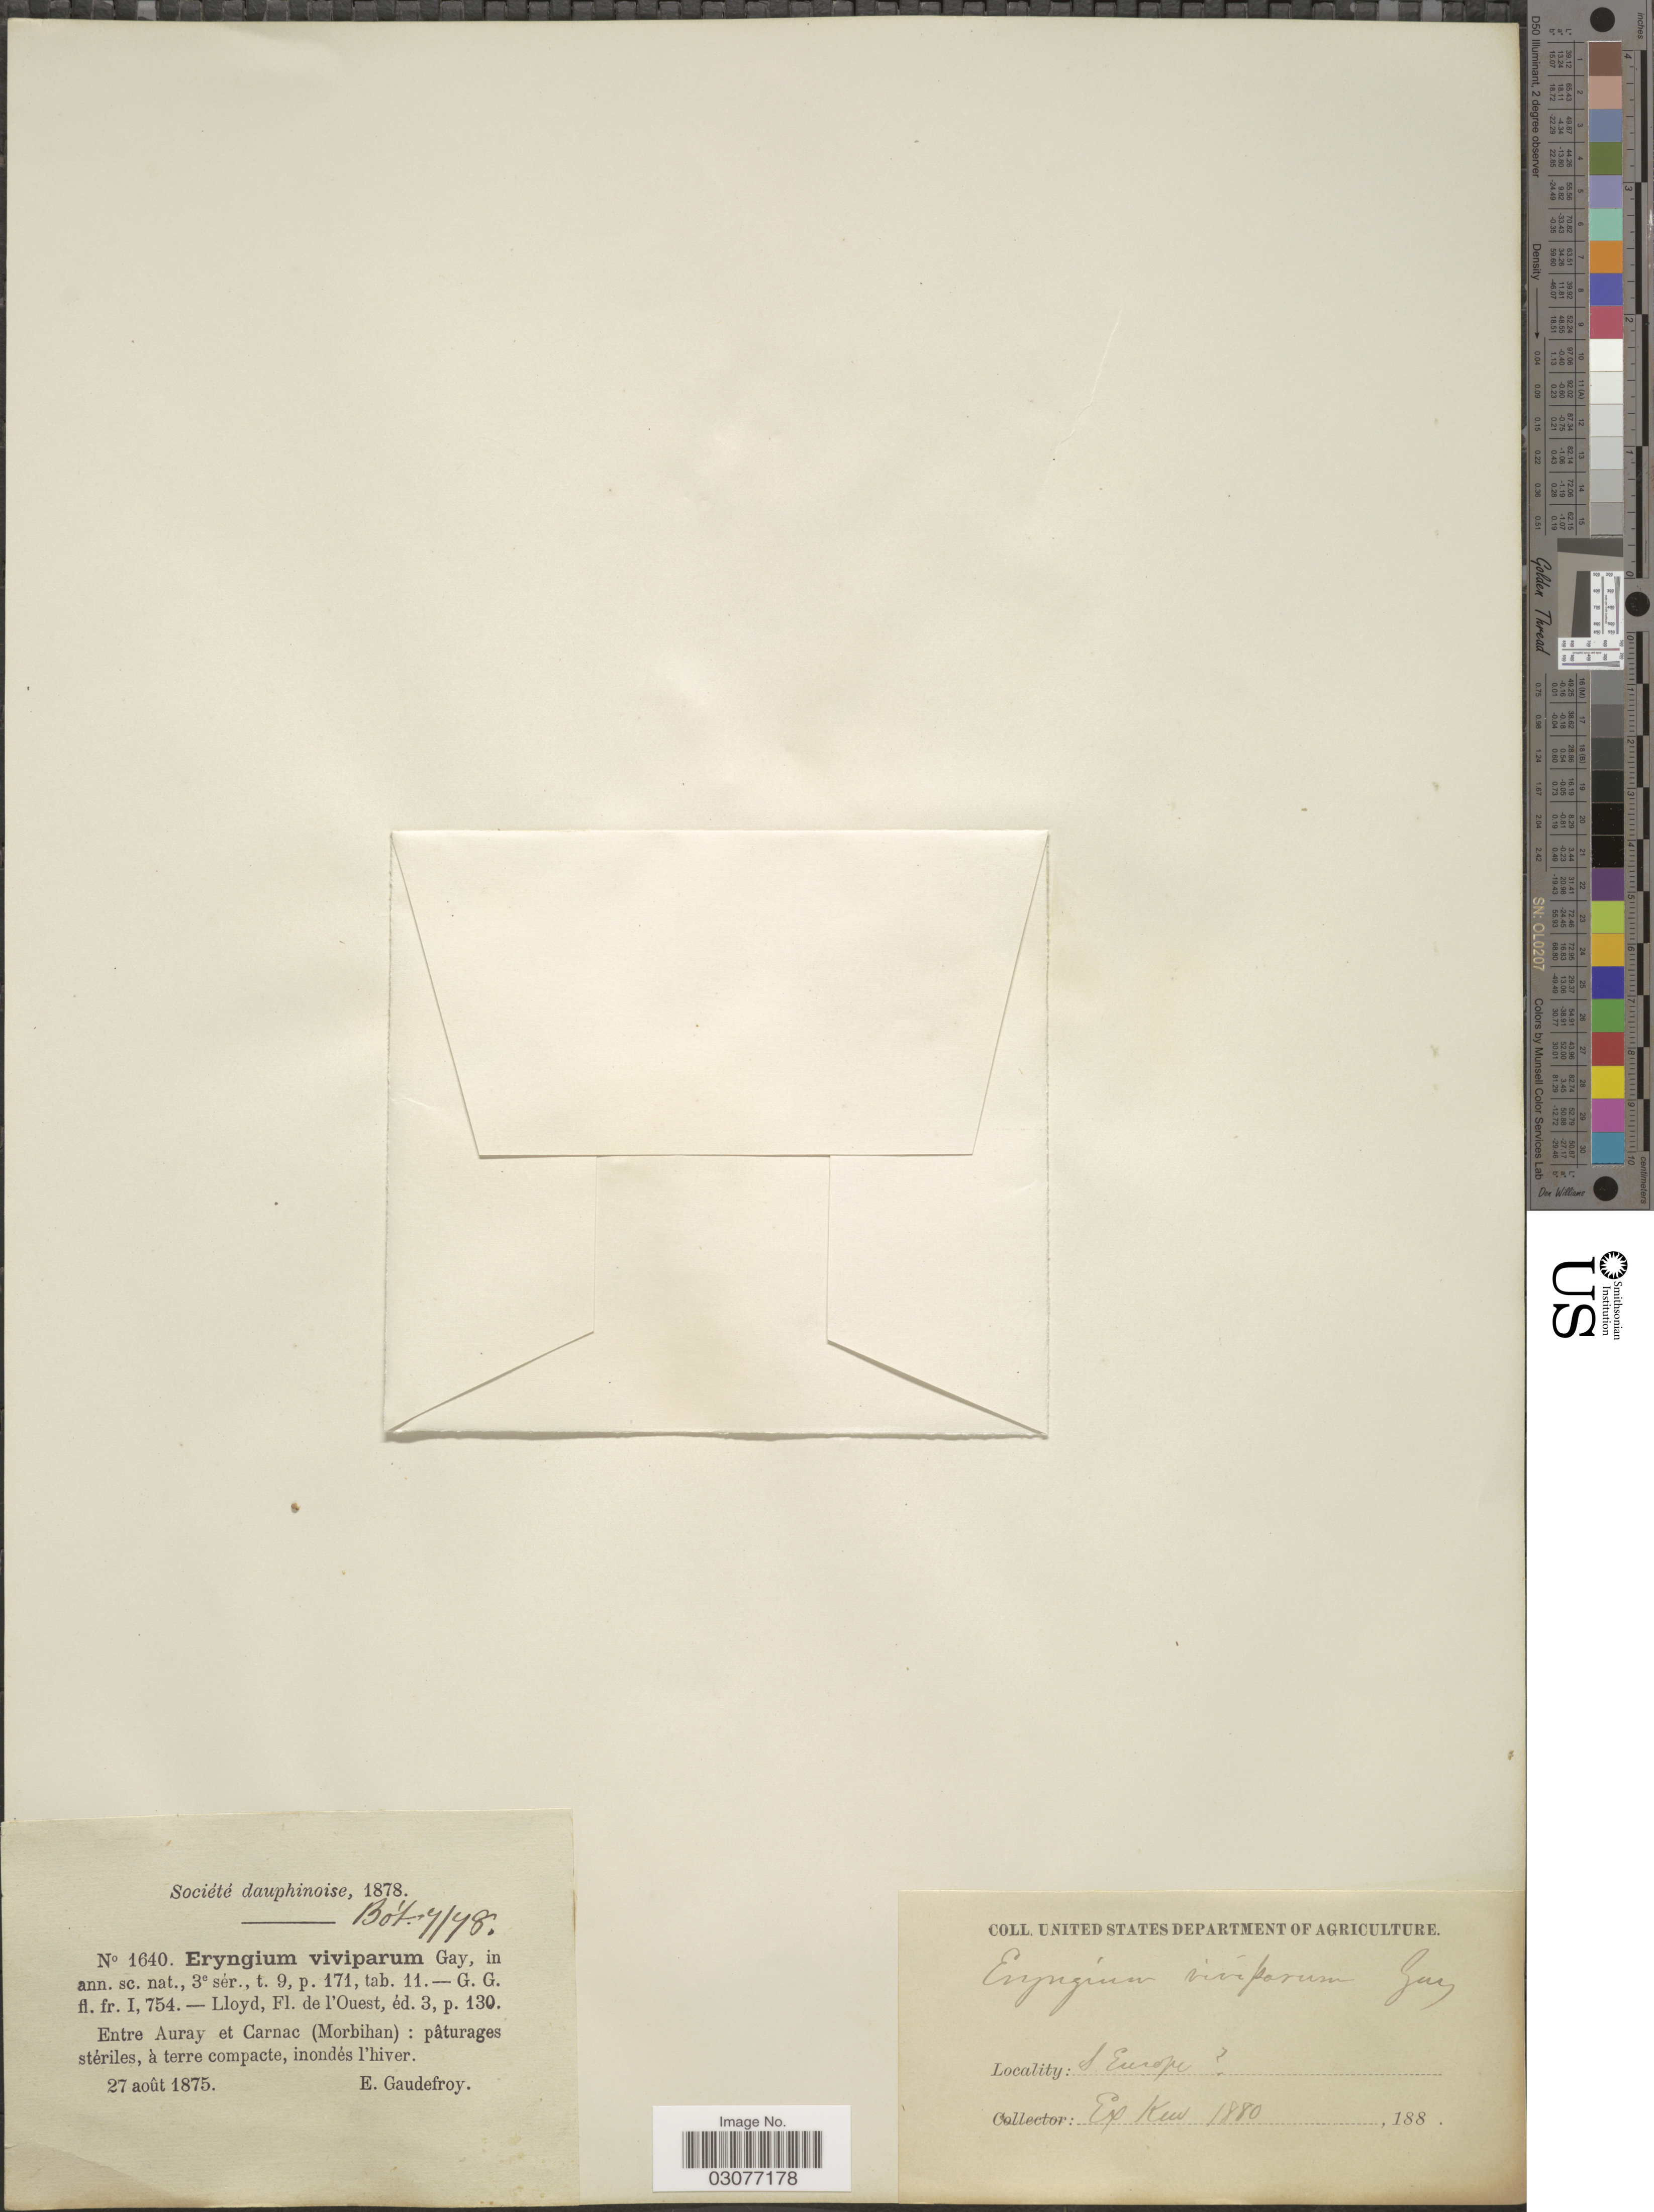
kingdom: Plantae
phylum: Tracheophyta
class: Magnoliopsida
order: Apiales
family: Apiaceae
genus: Eryngium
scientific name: Eryngium viviparum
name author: J. Gay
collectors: E. Gaudefroy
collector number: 1640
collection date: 1875-08-27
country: France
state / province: Bretagne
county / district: Morbihan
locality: Entre Auray et Carnac (Morbihan). S. Europe.